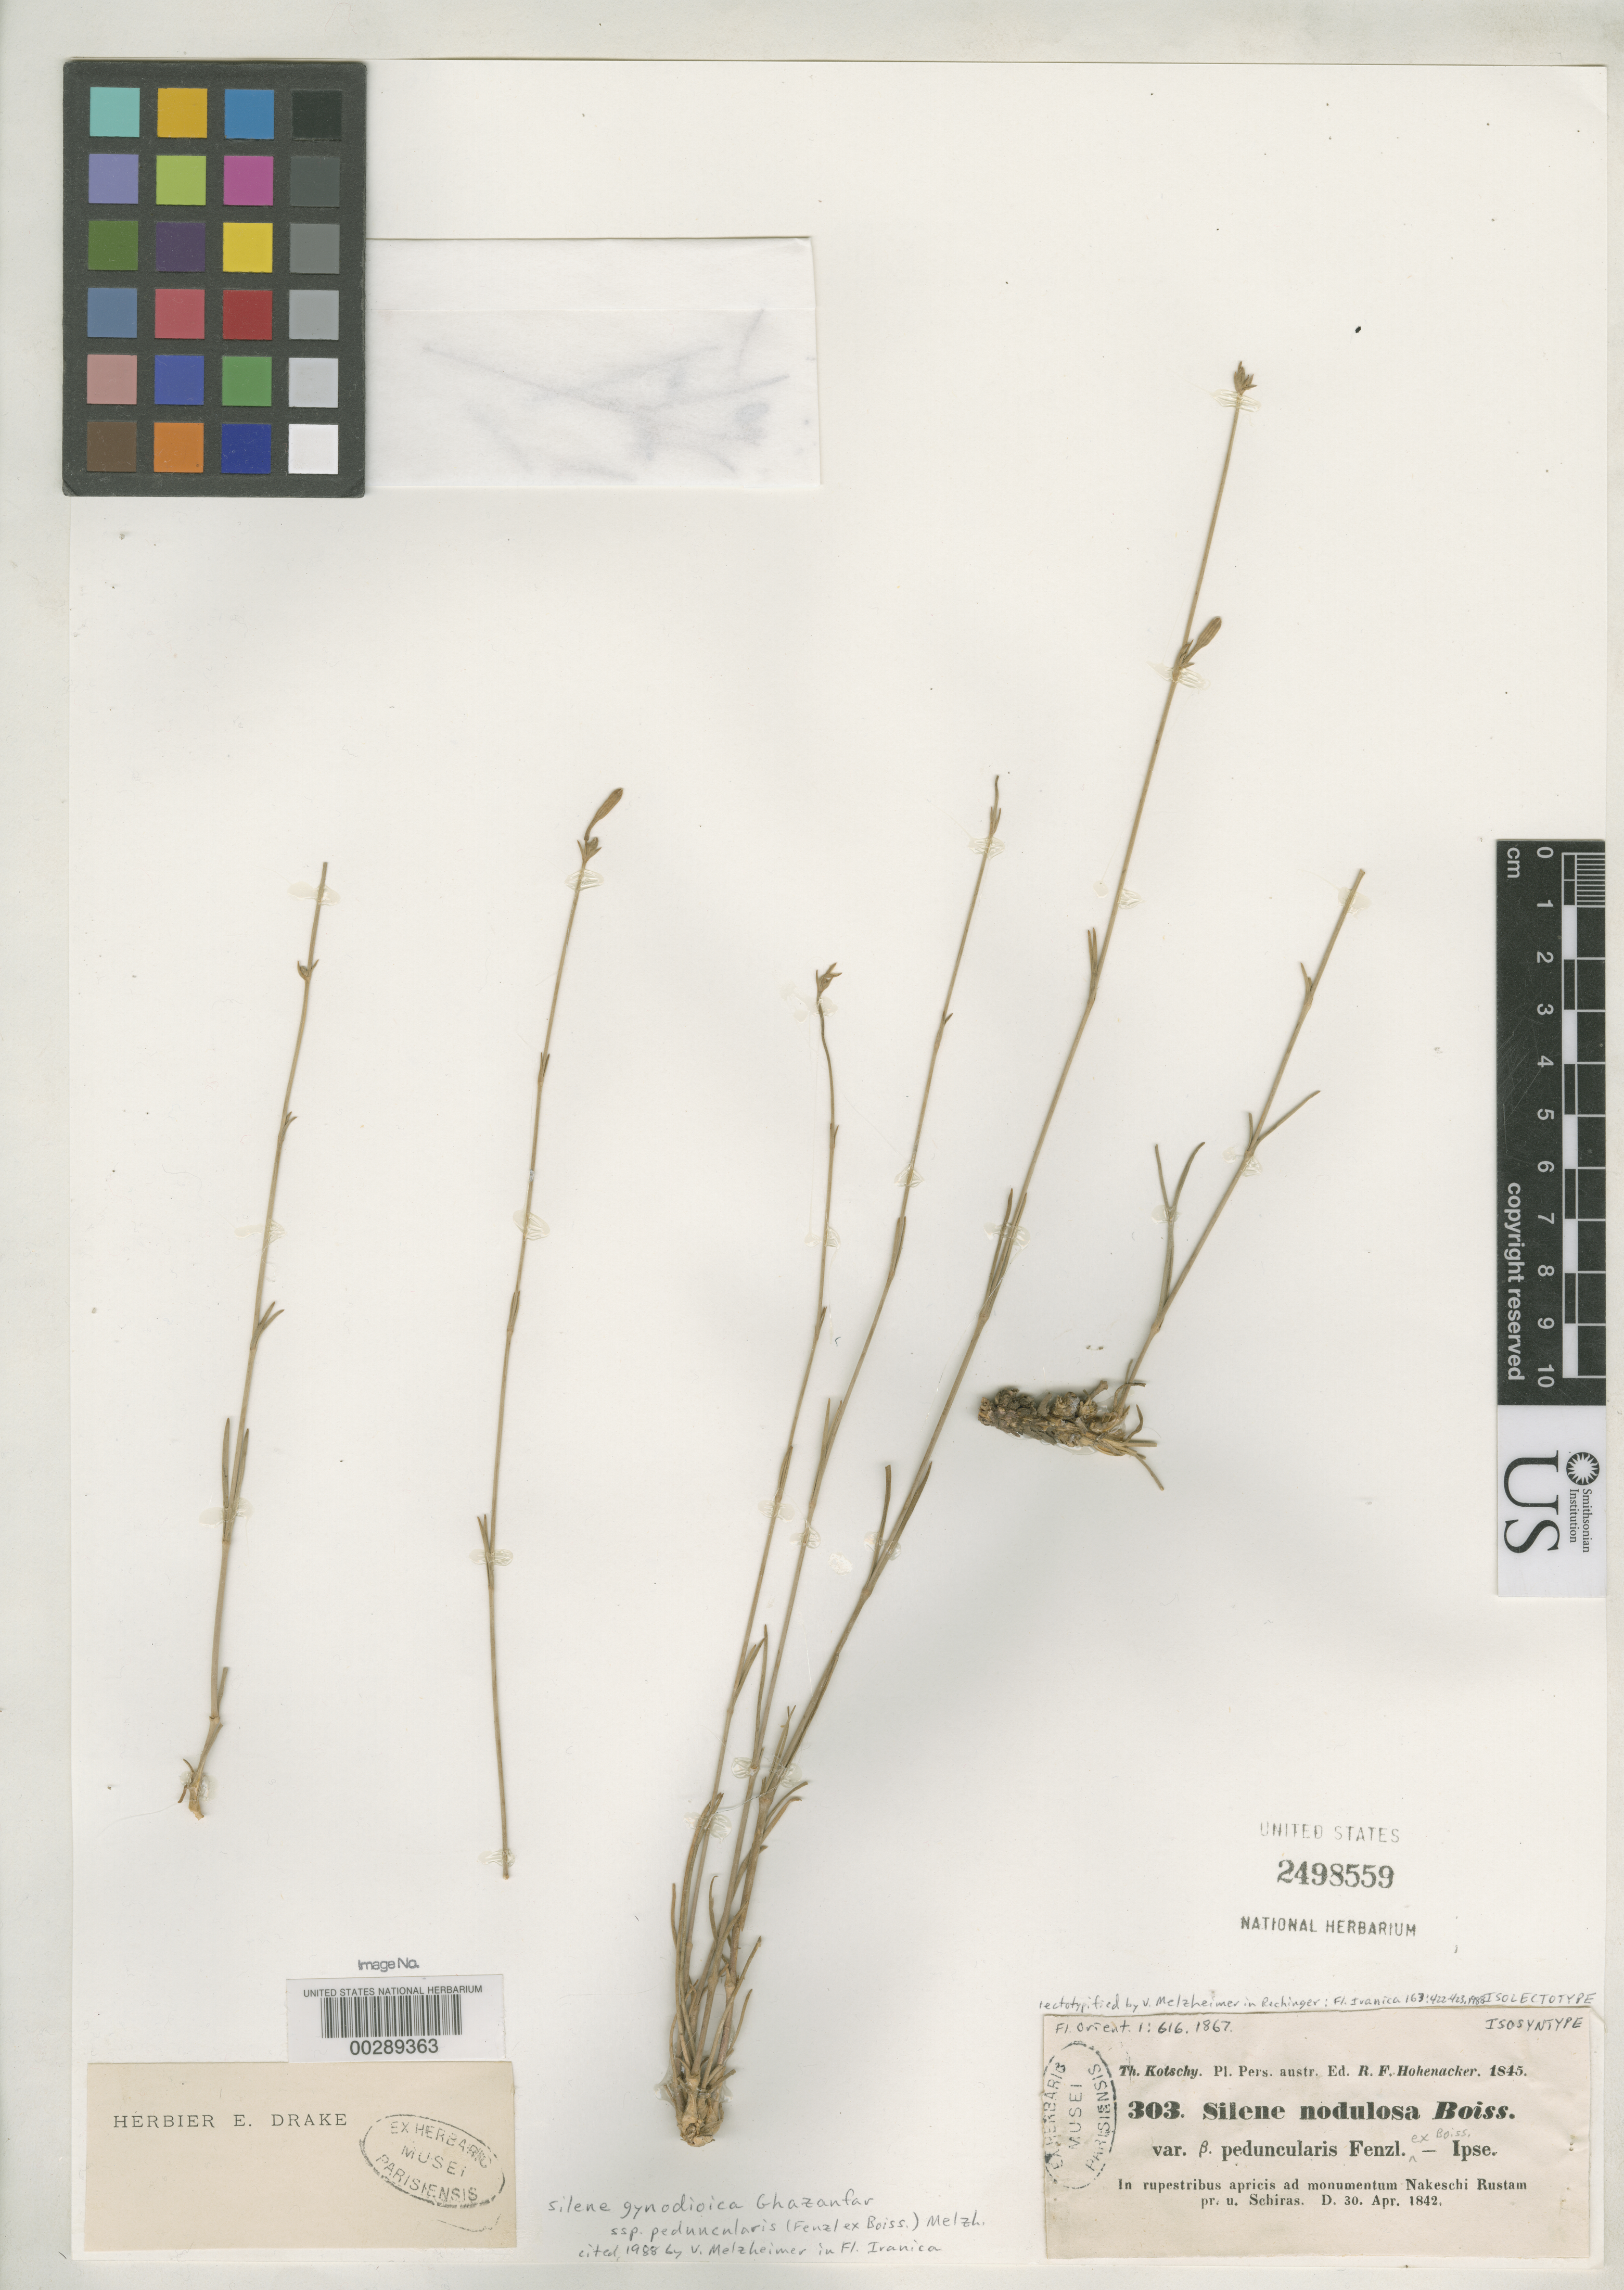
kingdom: Plantae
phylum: Tracheophyta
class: Magnoliopsida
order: Caryophyllales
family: Caryophyllaceae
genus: Silene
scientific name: Silene nodulosa var. peduncularis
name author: Fenzl ex Boiss.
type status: Isosyntype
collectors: K. G. Kotschy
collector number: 303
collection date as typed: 30 Apr 1842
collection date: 1842-04-30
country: Iran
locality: Nakeschi Rustam Pr. U. Schiras.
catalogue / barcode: US 2498559